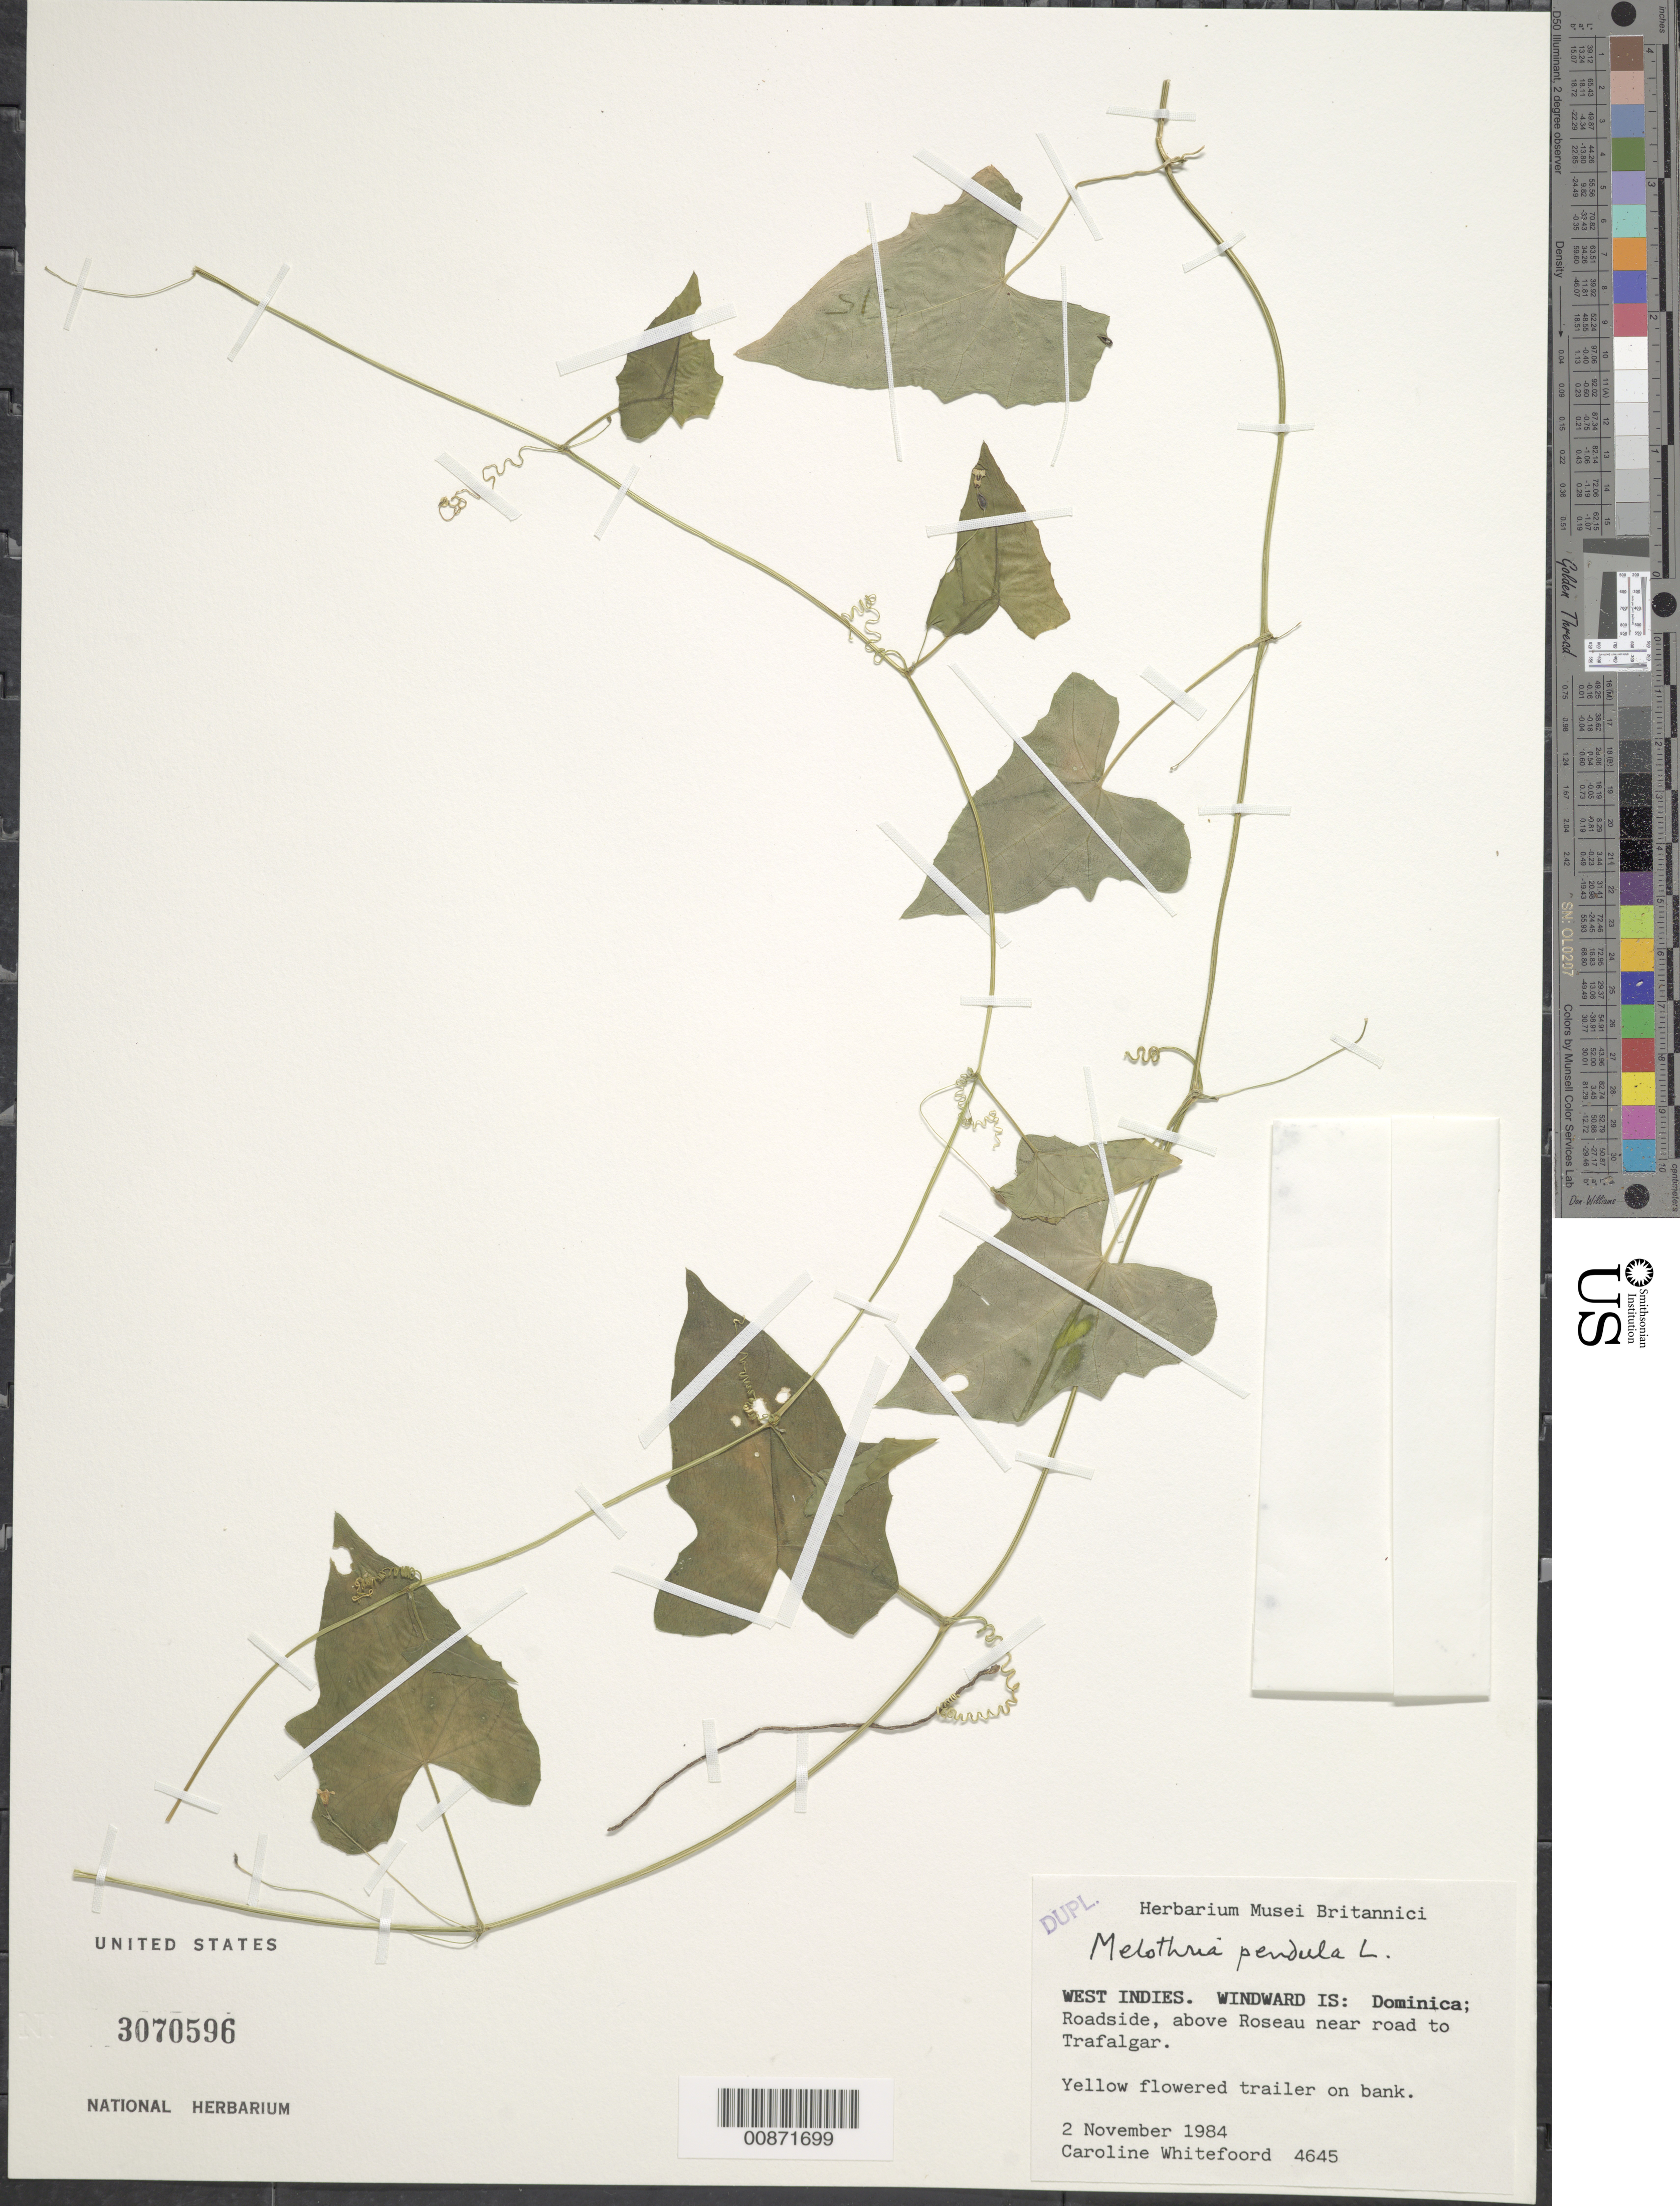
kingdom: Plantae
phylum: Tracheophyta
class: Magnoliopsida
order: Cucurbitales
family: Cucurbitaceae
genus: Melothria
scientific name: Melothria pendula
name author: L.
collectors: C. Whitefoord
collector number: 4645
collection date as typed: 02 Nov 1984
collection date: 1984-11-02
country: Dominica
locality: Above Roseau, near road to Trafalgar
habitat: Roadside, on bank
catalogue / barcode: US 3070596